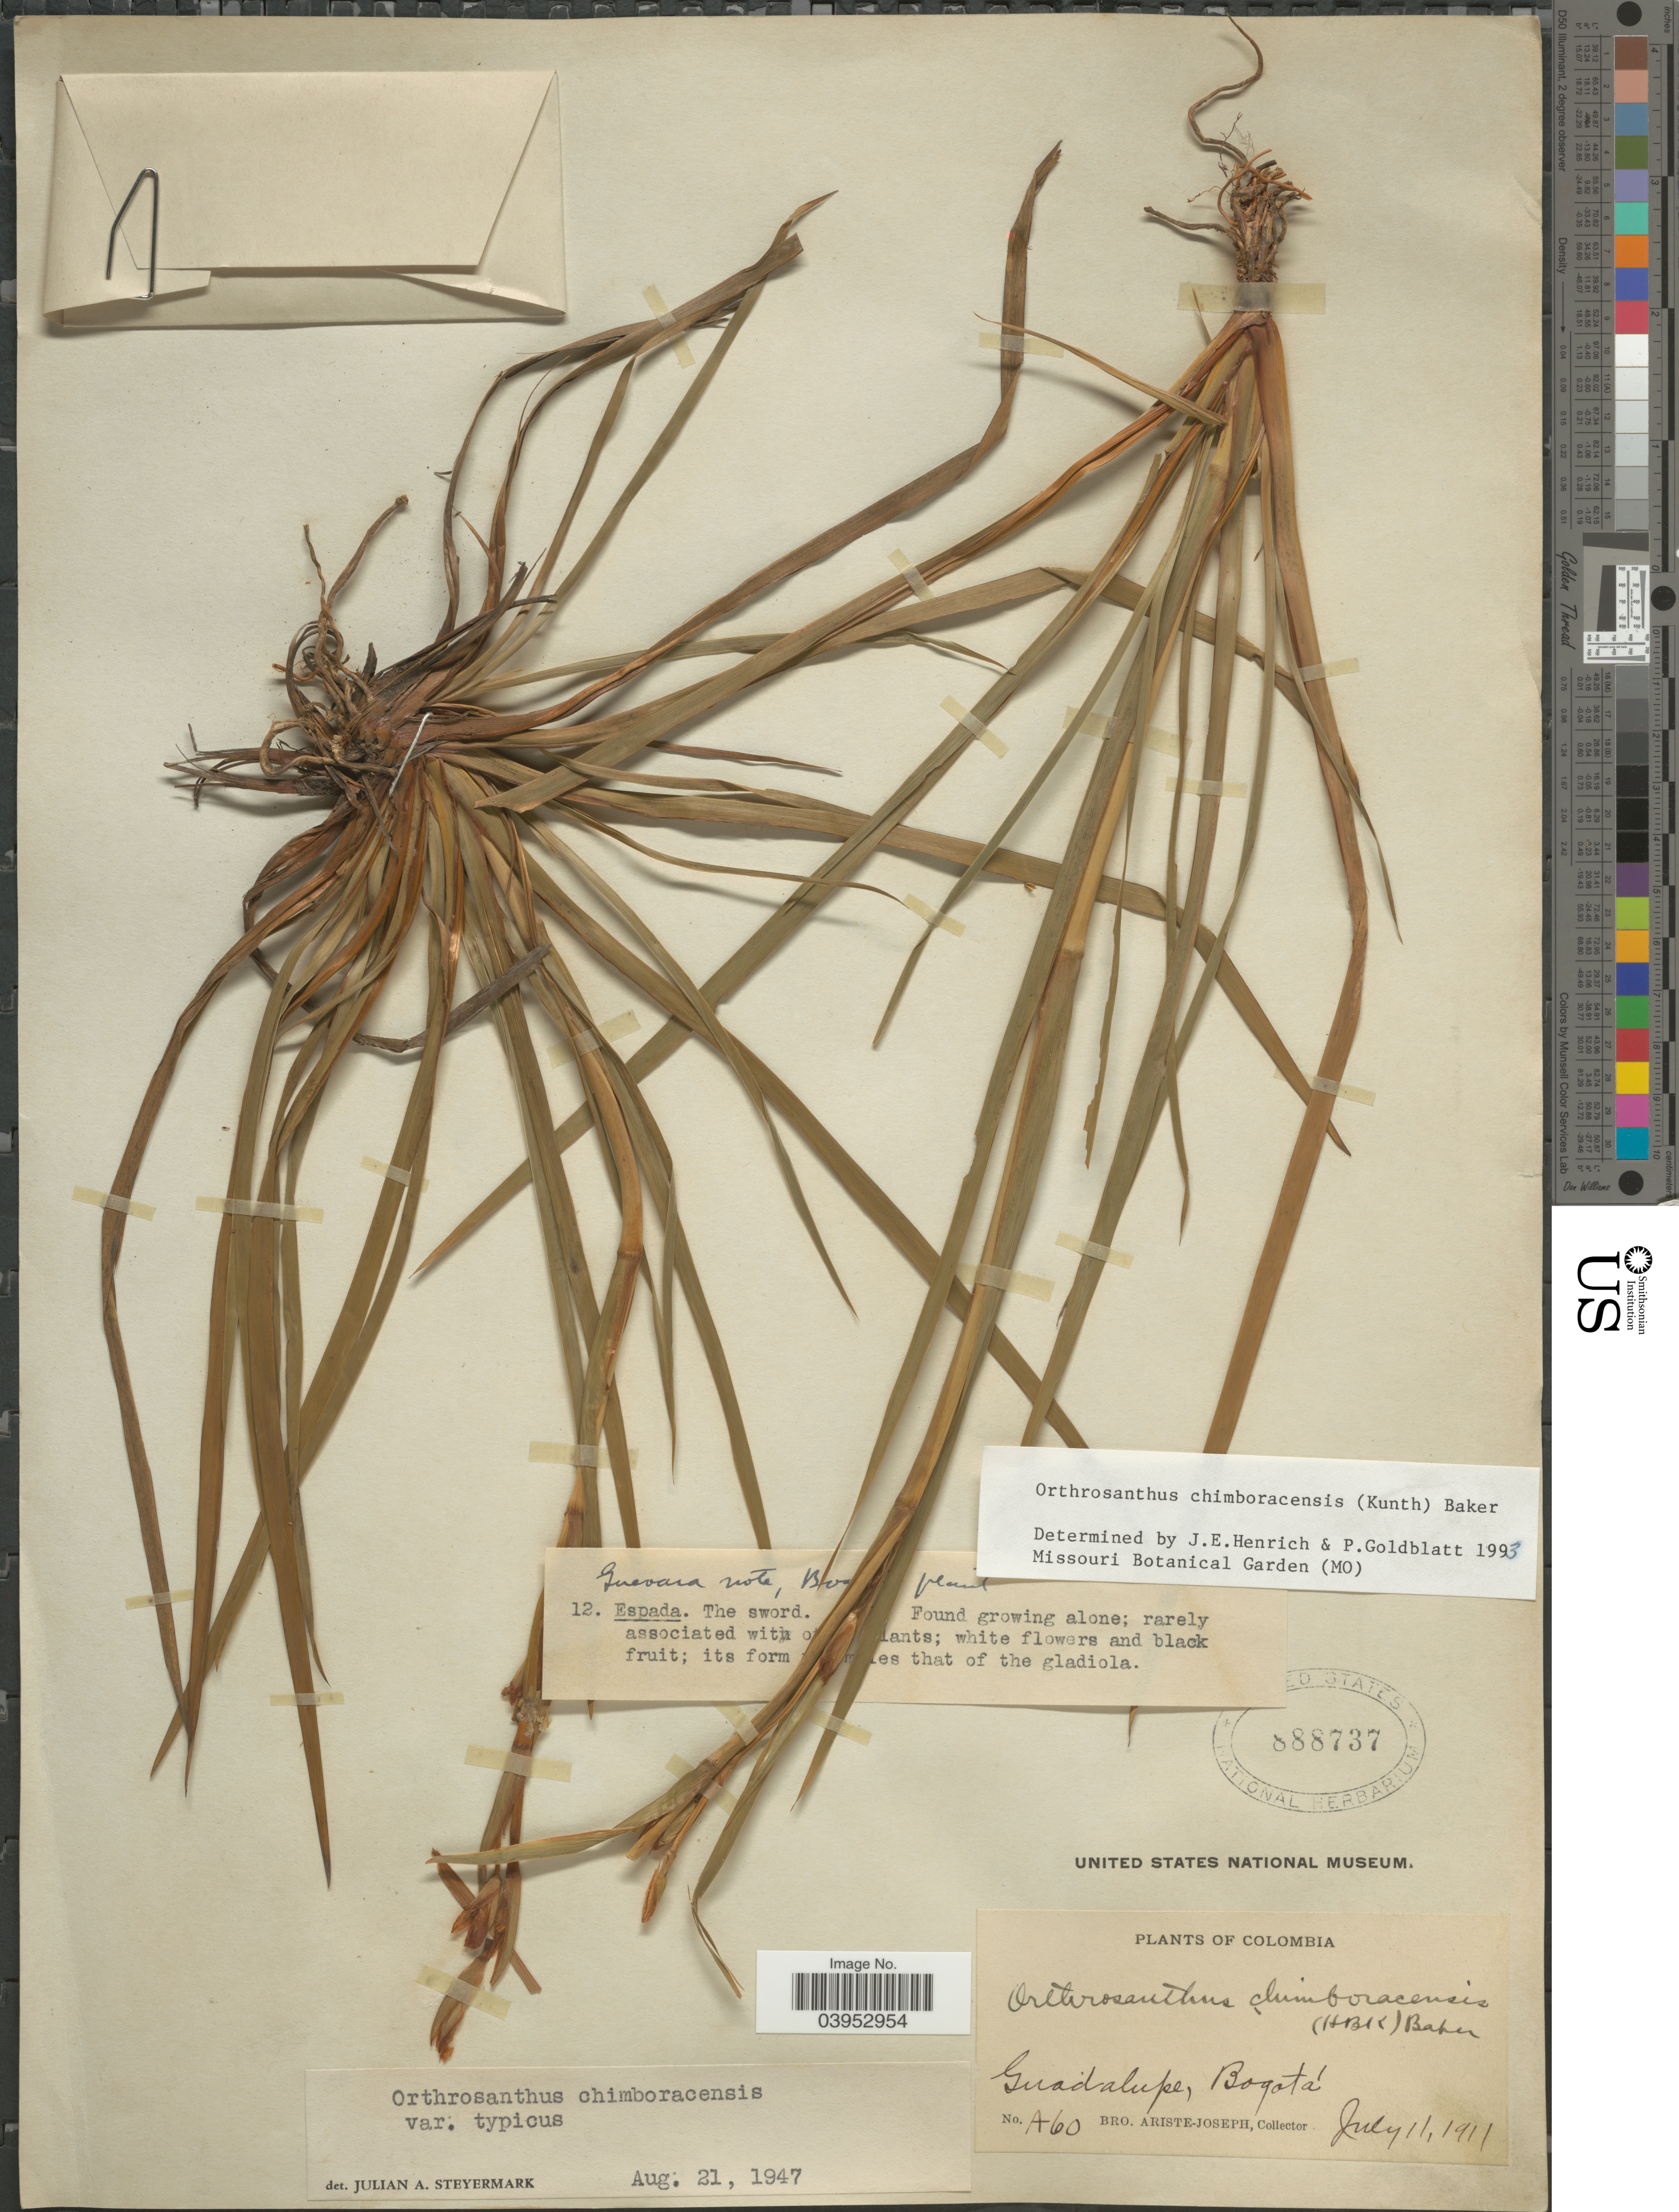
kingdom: Plantae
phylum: Tracheophyta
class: Liliopsida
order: Asparagales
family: Iridaceae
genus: Orthrosanthus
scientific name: Orthrosanthus chimboracensis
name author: (Kunth) Baker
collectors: Bro. Ariste-Joseph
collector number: A60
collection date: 1911-07-11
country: Colombia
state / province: Bogota D.C.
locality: Guadalupe, Bogotá.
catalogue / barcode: US 888737